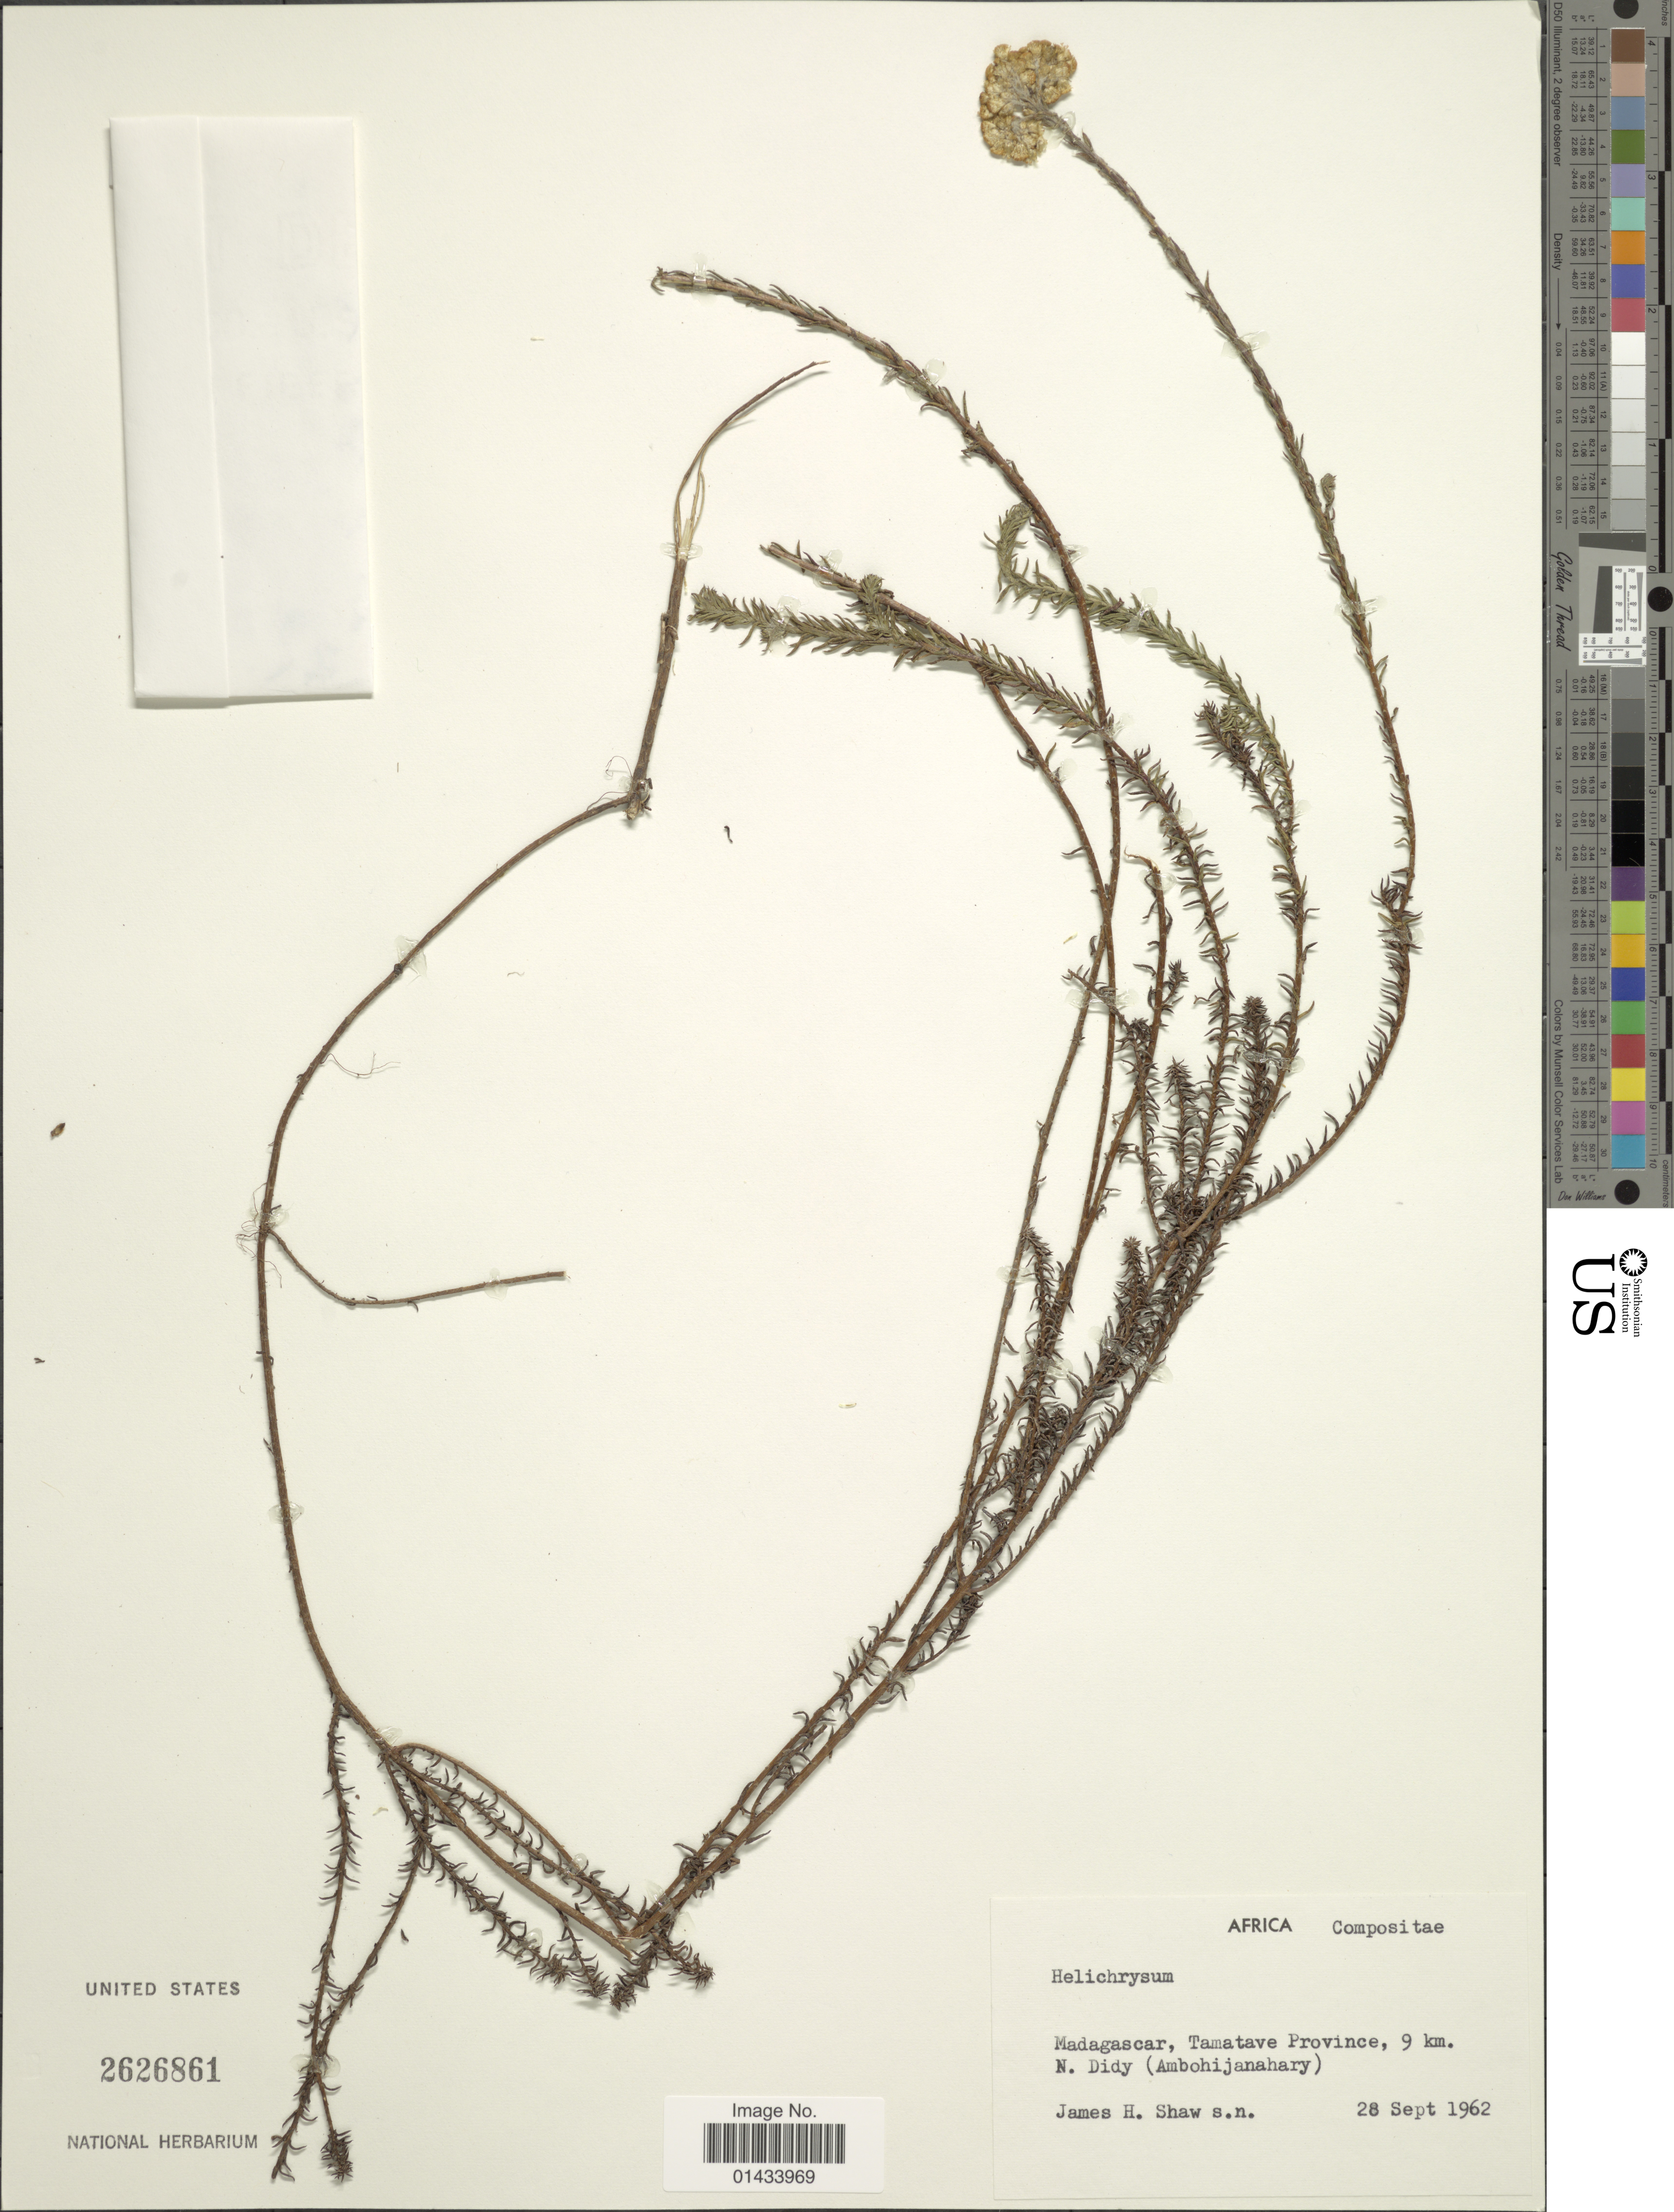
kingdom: Plantae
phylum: Tracheophyta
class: Magnoliopsida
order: Asterales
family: Asteraceae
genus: Helichrysum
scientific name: Helichrysum sp.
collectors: J. Shaw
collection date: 1962-09-28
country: Madagascar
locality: Tamatave Province, 9 km. N. Didy (Ambohijanahary)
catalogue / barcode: US 2626861